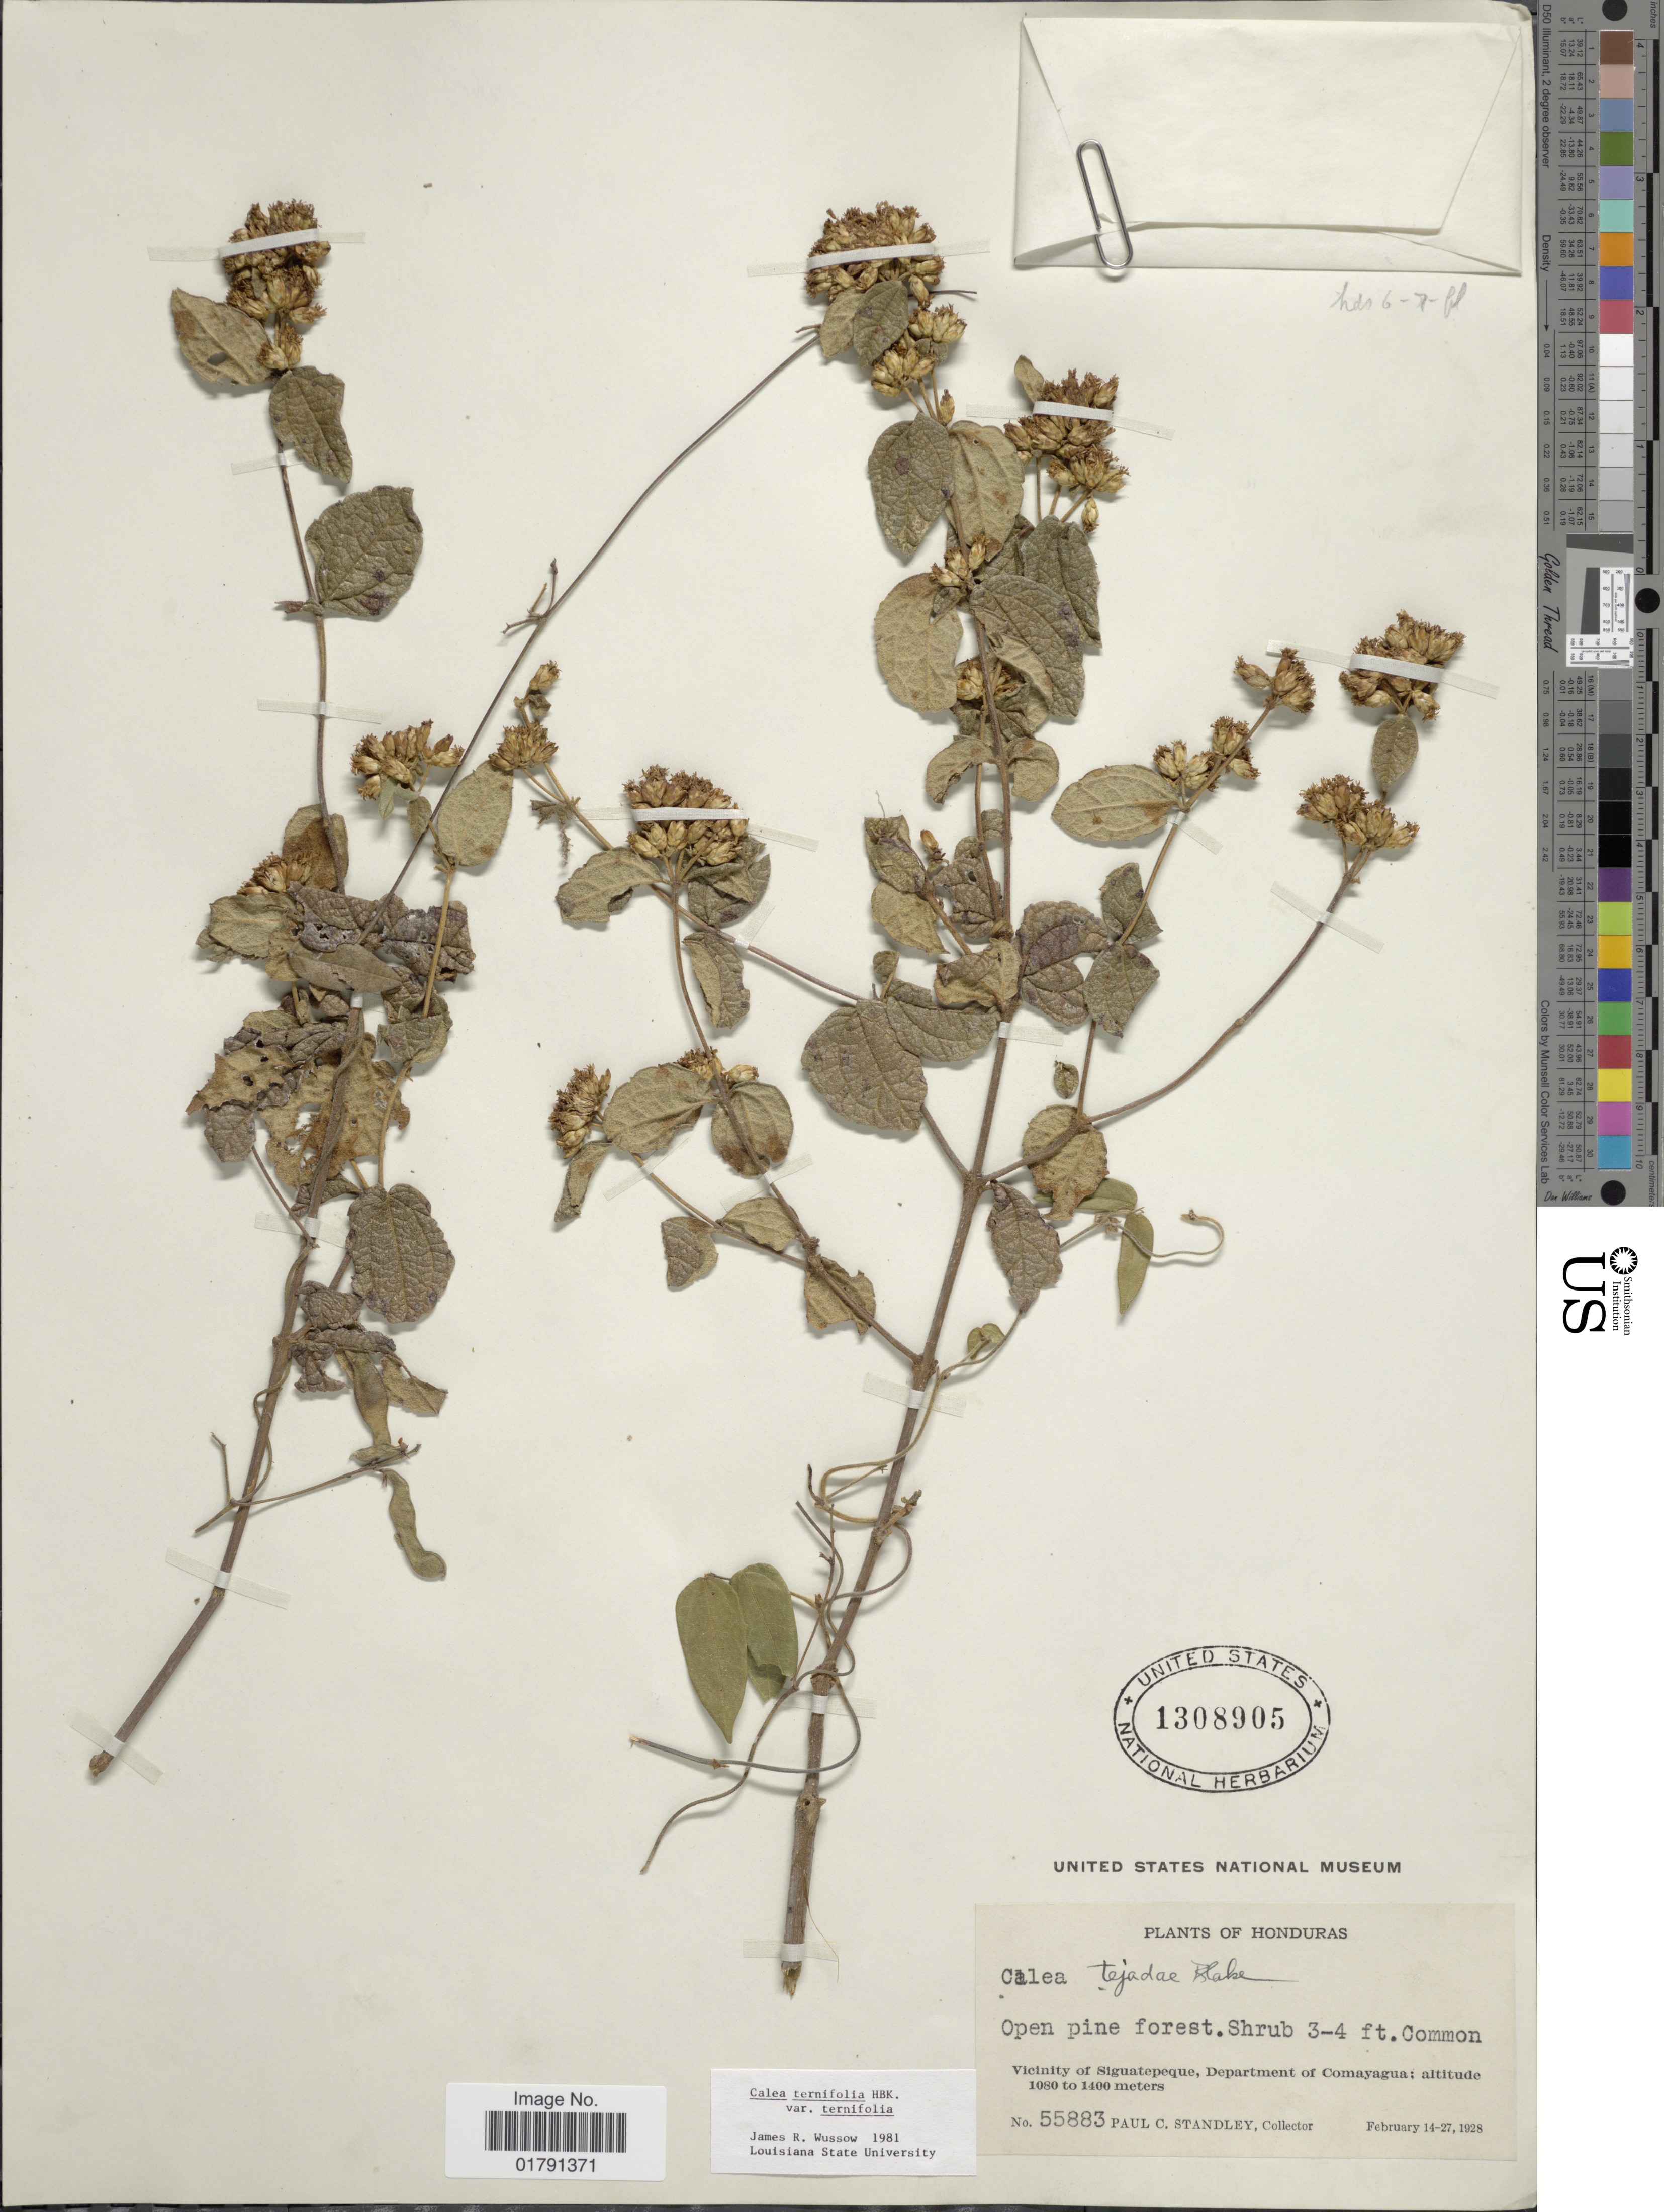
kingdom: Plantae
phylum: Tracheophyta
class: Magnoliopsida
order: Asterales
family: Asteraceae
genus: Calea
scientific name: Calea ternifolia Oliv., hom. illeg.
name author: Oliv.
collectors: P. C. Standley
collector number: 55883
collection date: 1928-02-14/1928-02-27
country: Honduras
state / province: Comayagua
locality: Vicinity of Siguatepeque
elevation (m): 1080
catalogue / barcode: US 1308905